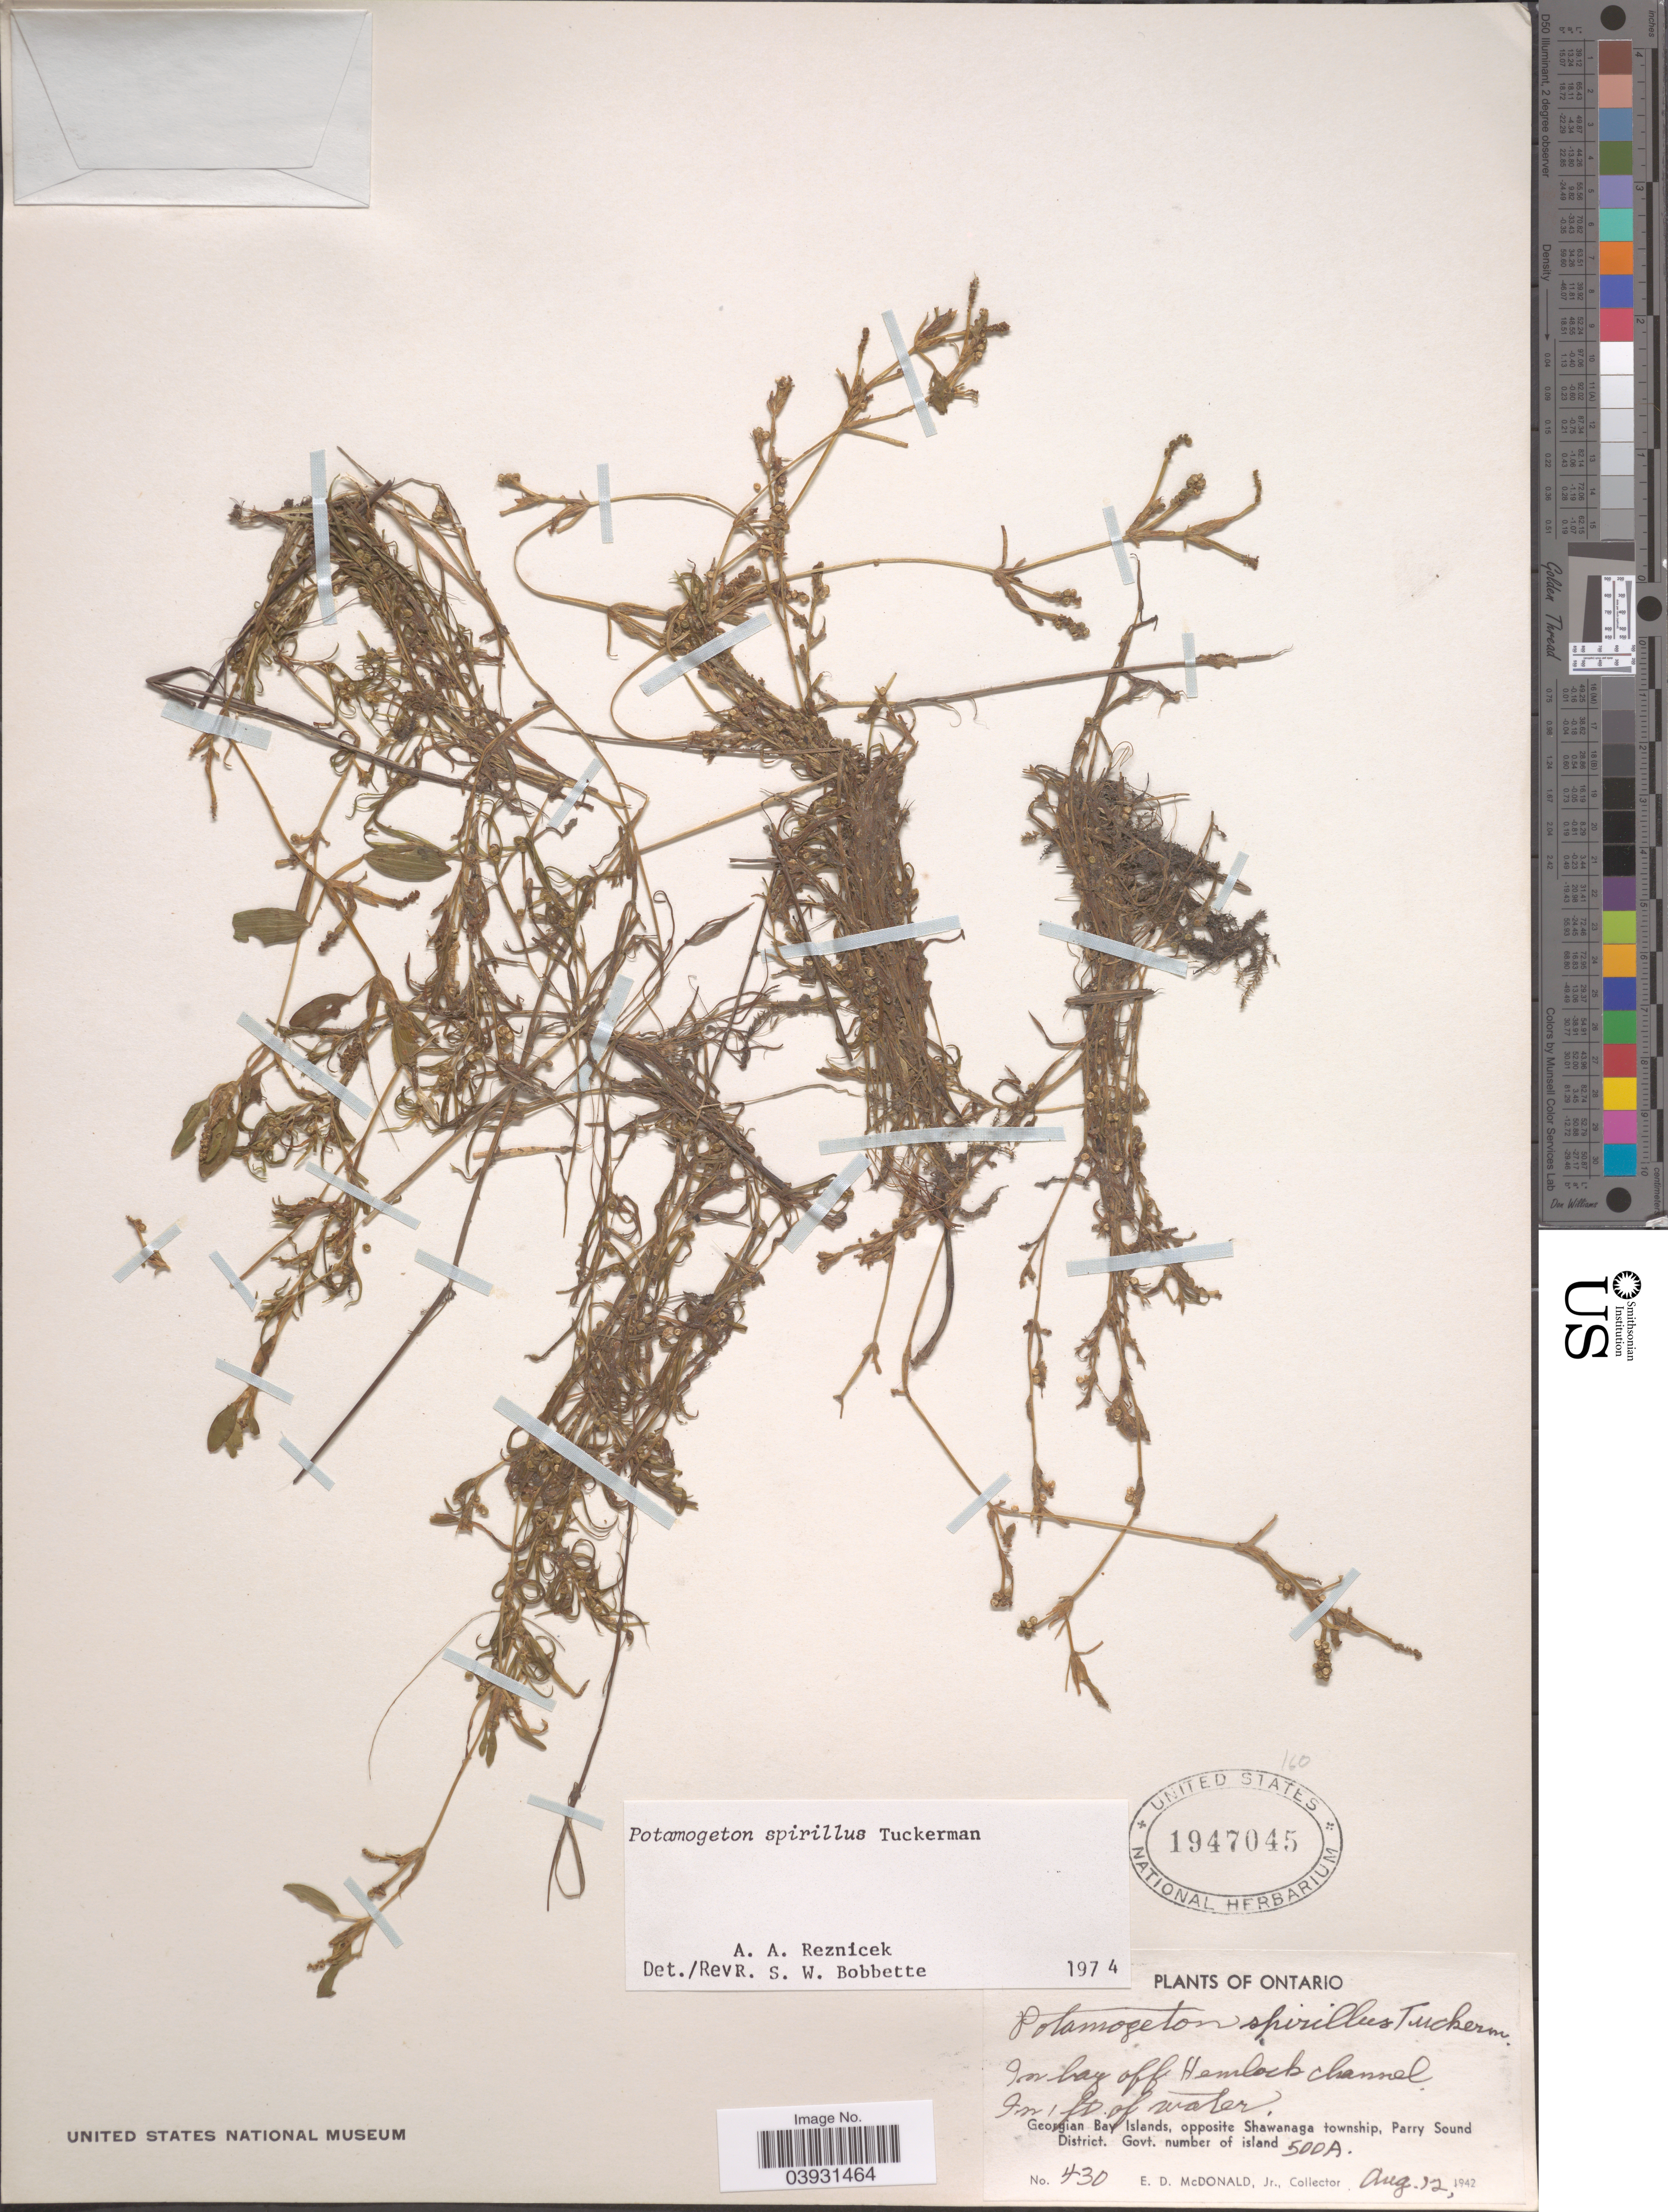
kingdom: Plantae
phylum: Tracheophyta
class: Liliopsida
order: Alismatales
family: Potamogetonaceae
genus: Potamogeton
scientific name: Potamogeton spirillus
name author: Tuck.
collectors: E. D. McDonald Jr.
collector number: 430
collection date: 1942-08-12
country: Canada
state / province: Ontario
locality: In bay off Hemlock Channel. Georgian Bay Islands, opposite Shawanaga township, Parry Sound District. Govt. number of island 500A.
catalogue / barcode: US 1947045